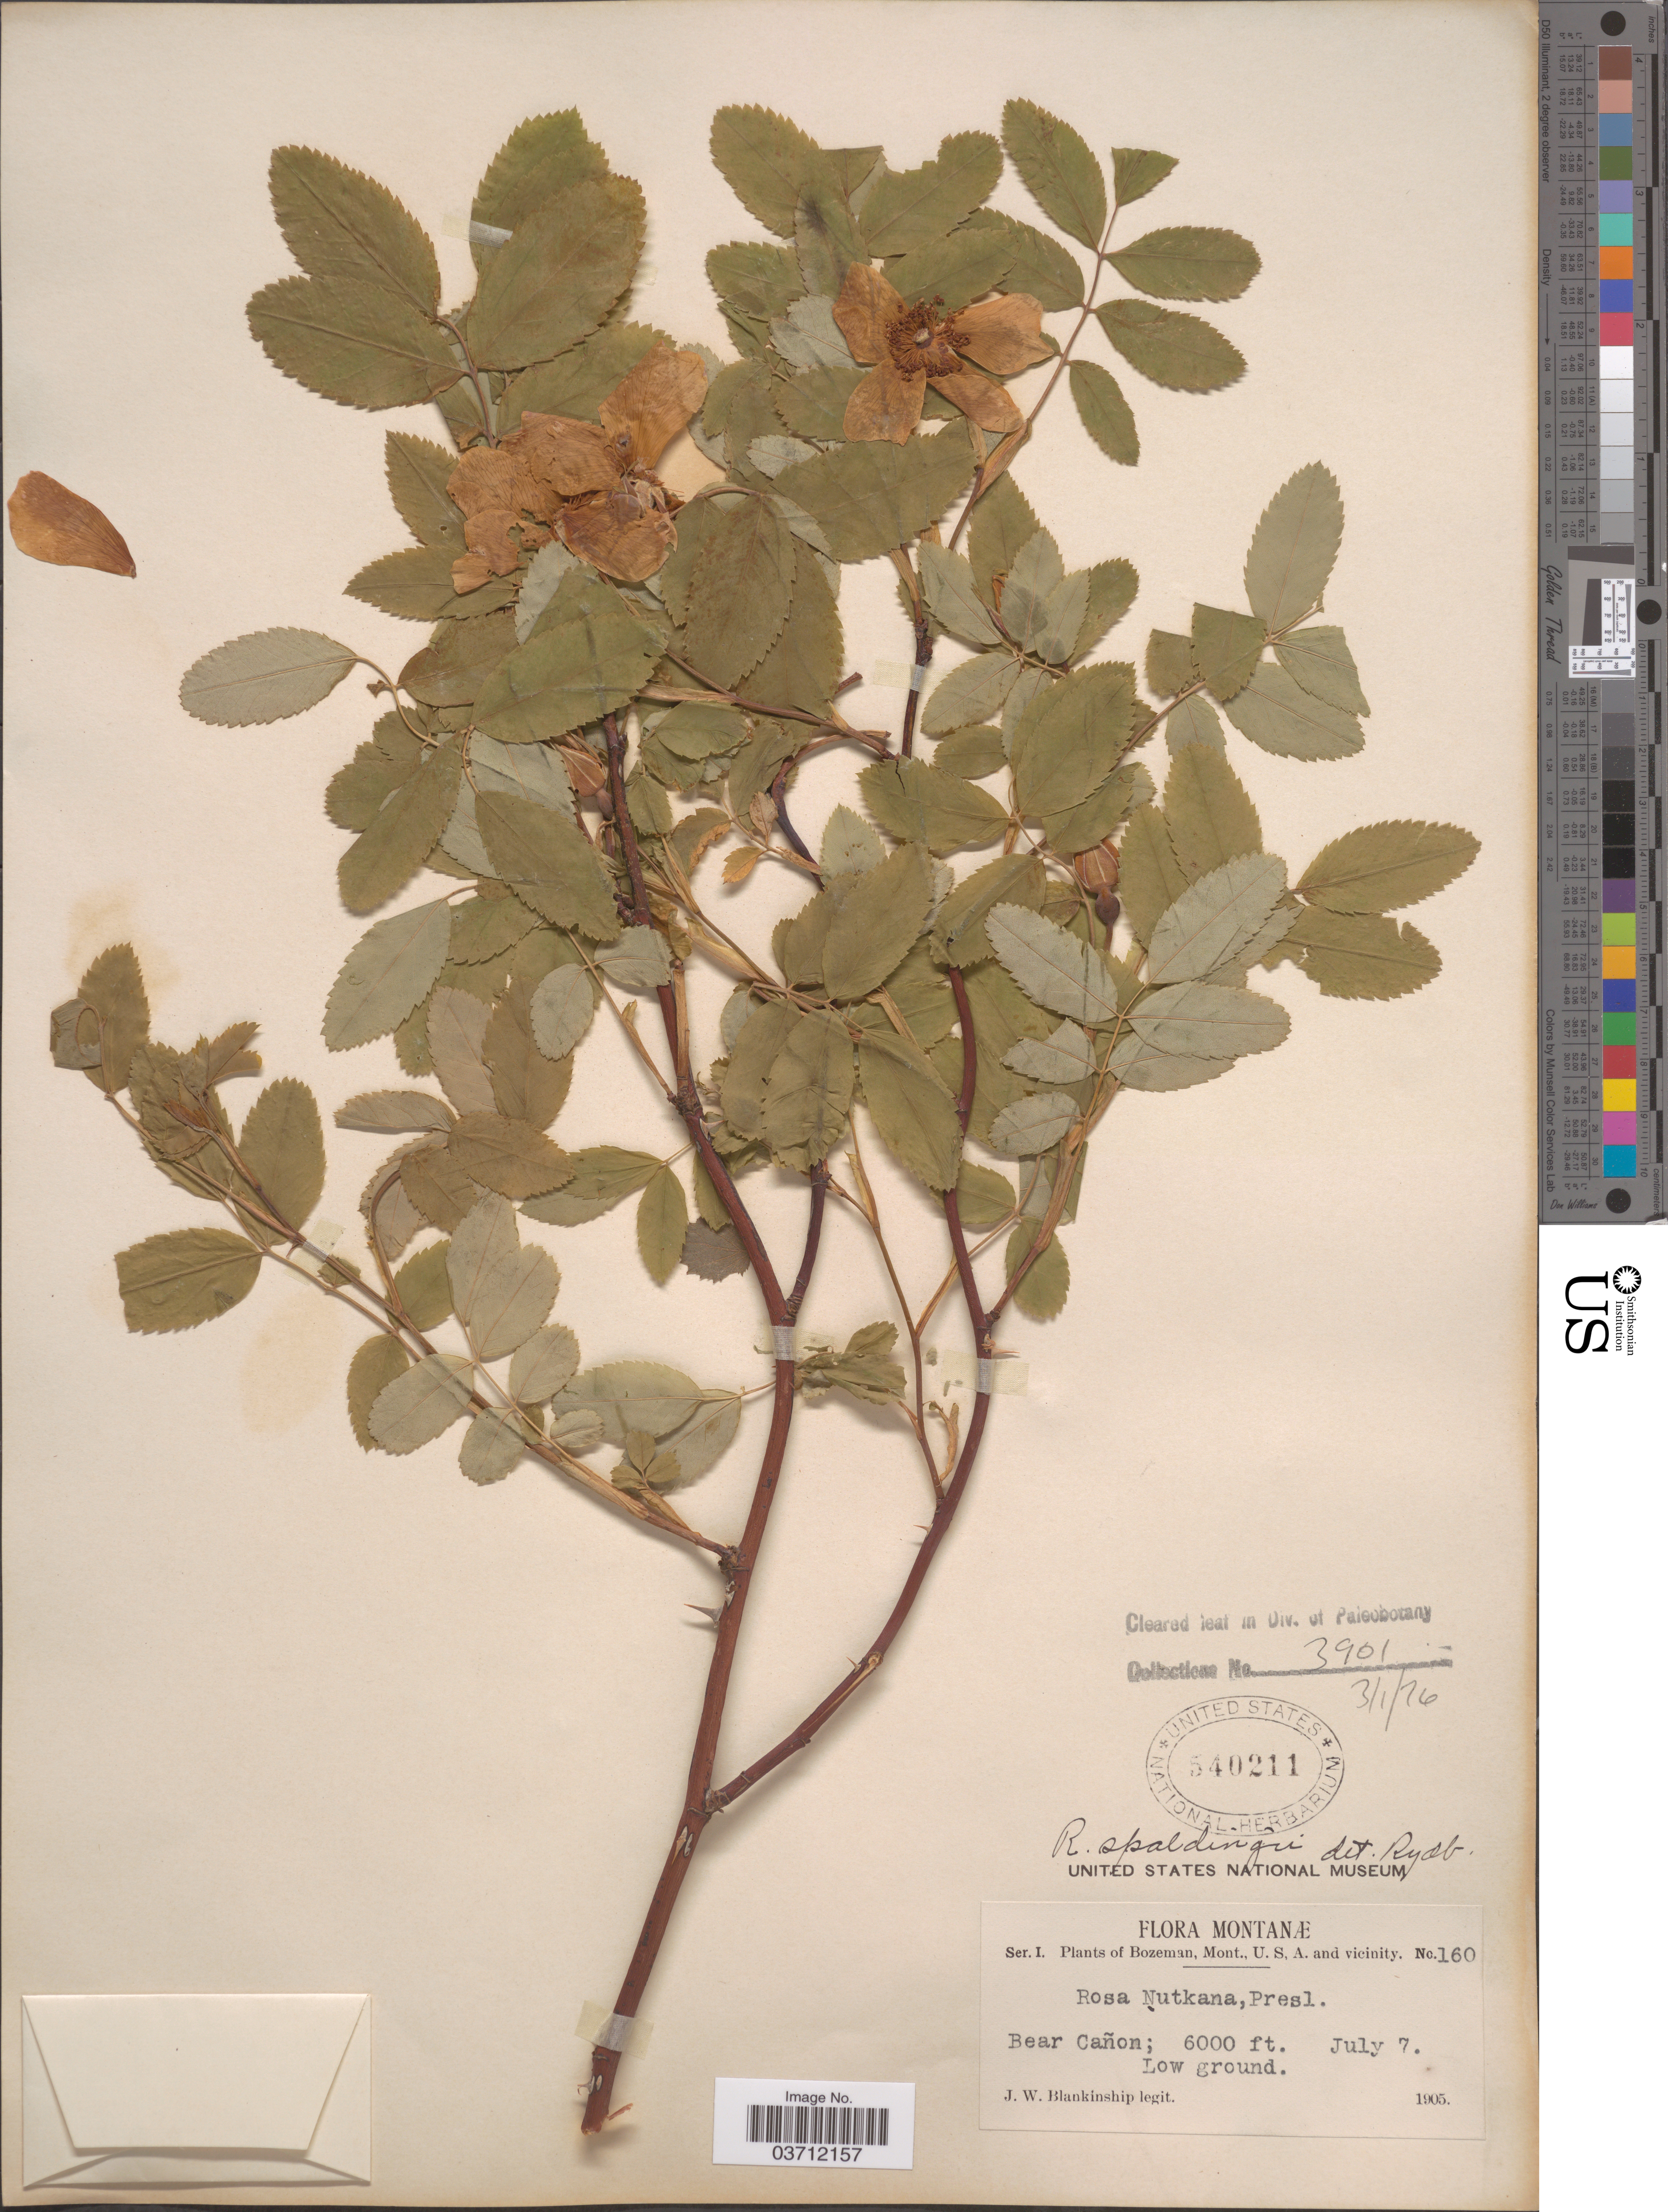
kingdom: Plantae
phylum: Tracheophyta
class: Magnoliopsida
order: Rosales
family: Rosaceae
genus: Rosa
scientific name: Rosa spaldingii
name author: Crép. ex Rydb.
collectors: J. W. Blankinship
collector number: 160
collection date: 1905-07-07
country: United States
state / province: Montana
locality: Bozeman and vicinity. Bear Cañon.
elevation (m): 1829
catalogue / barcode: US 540211